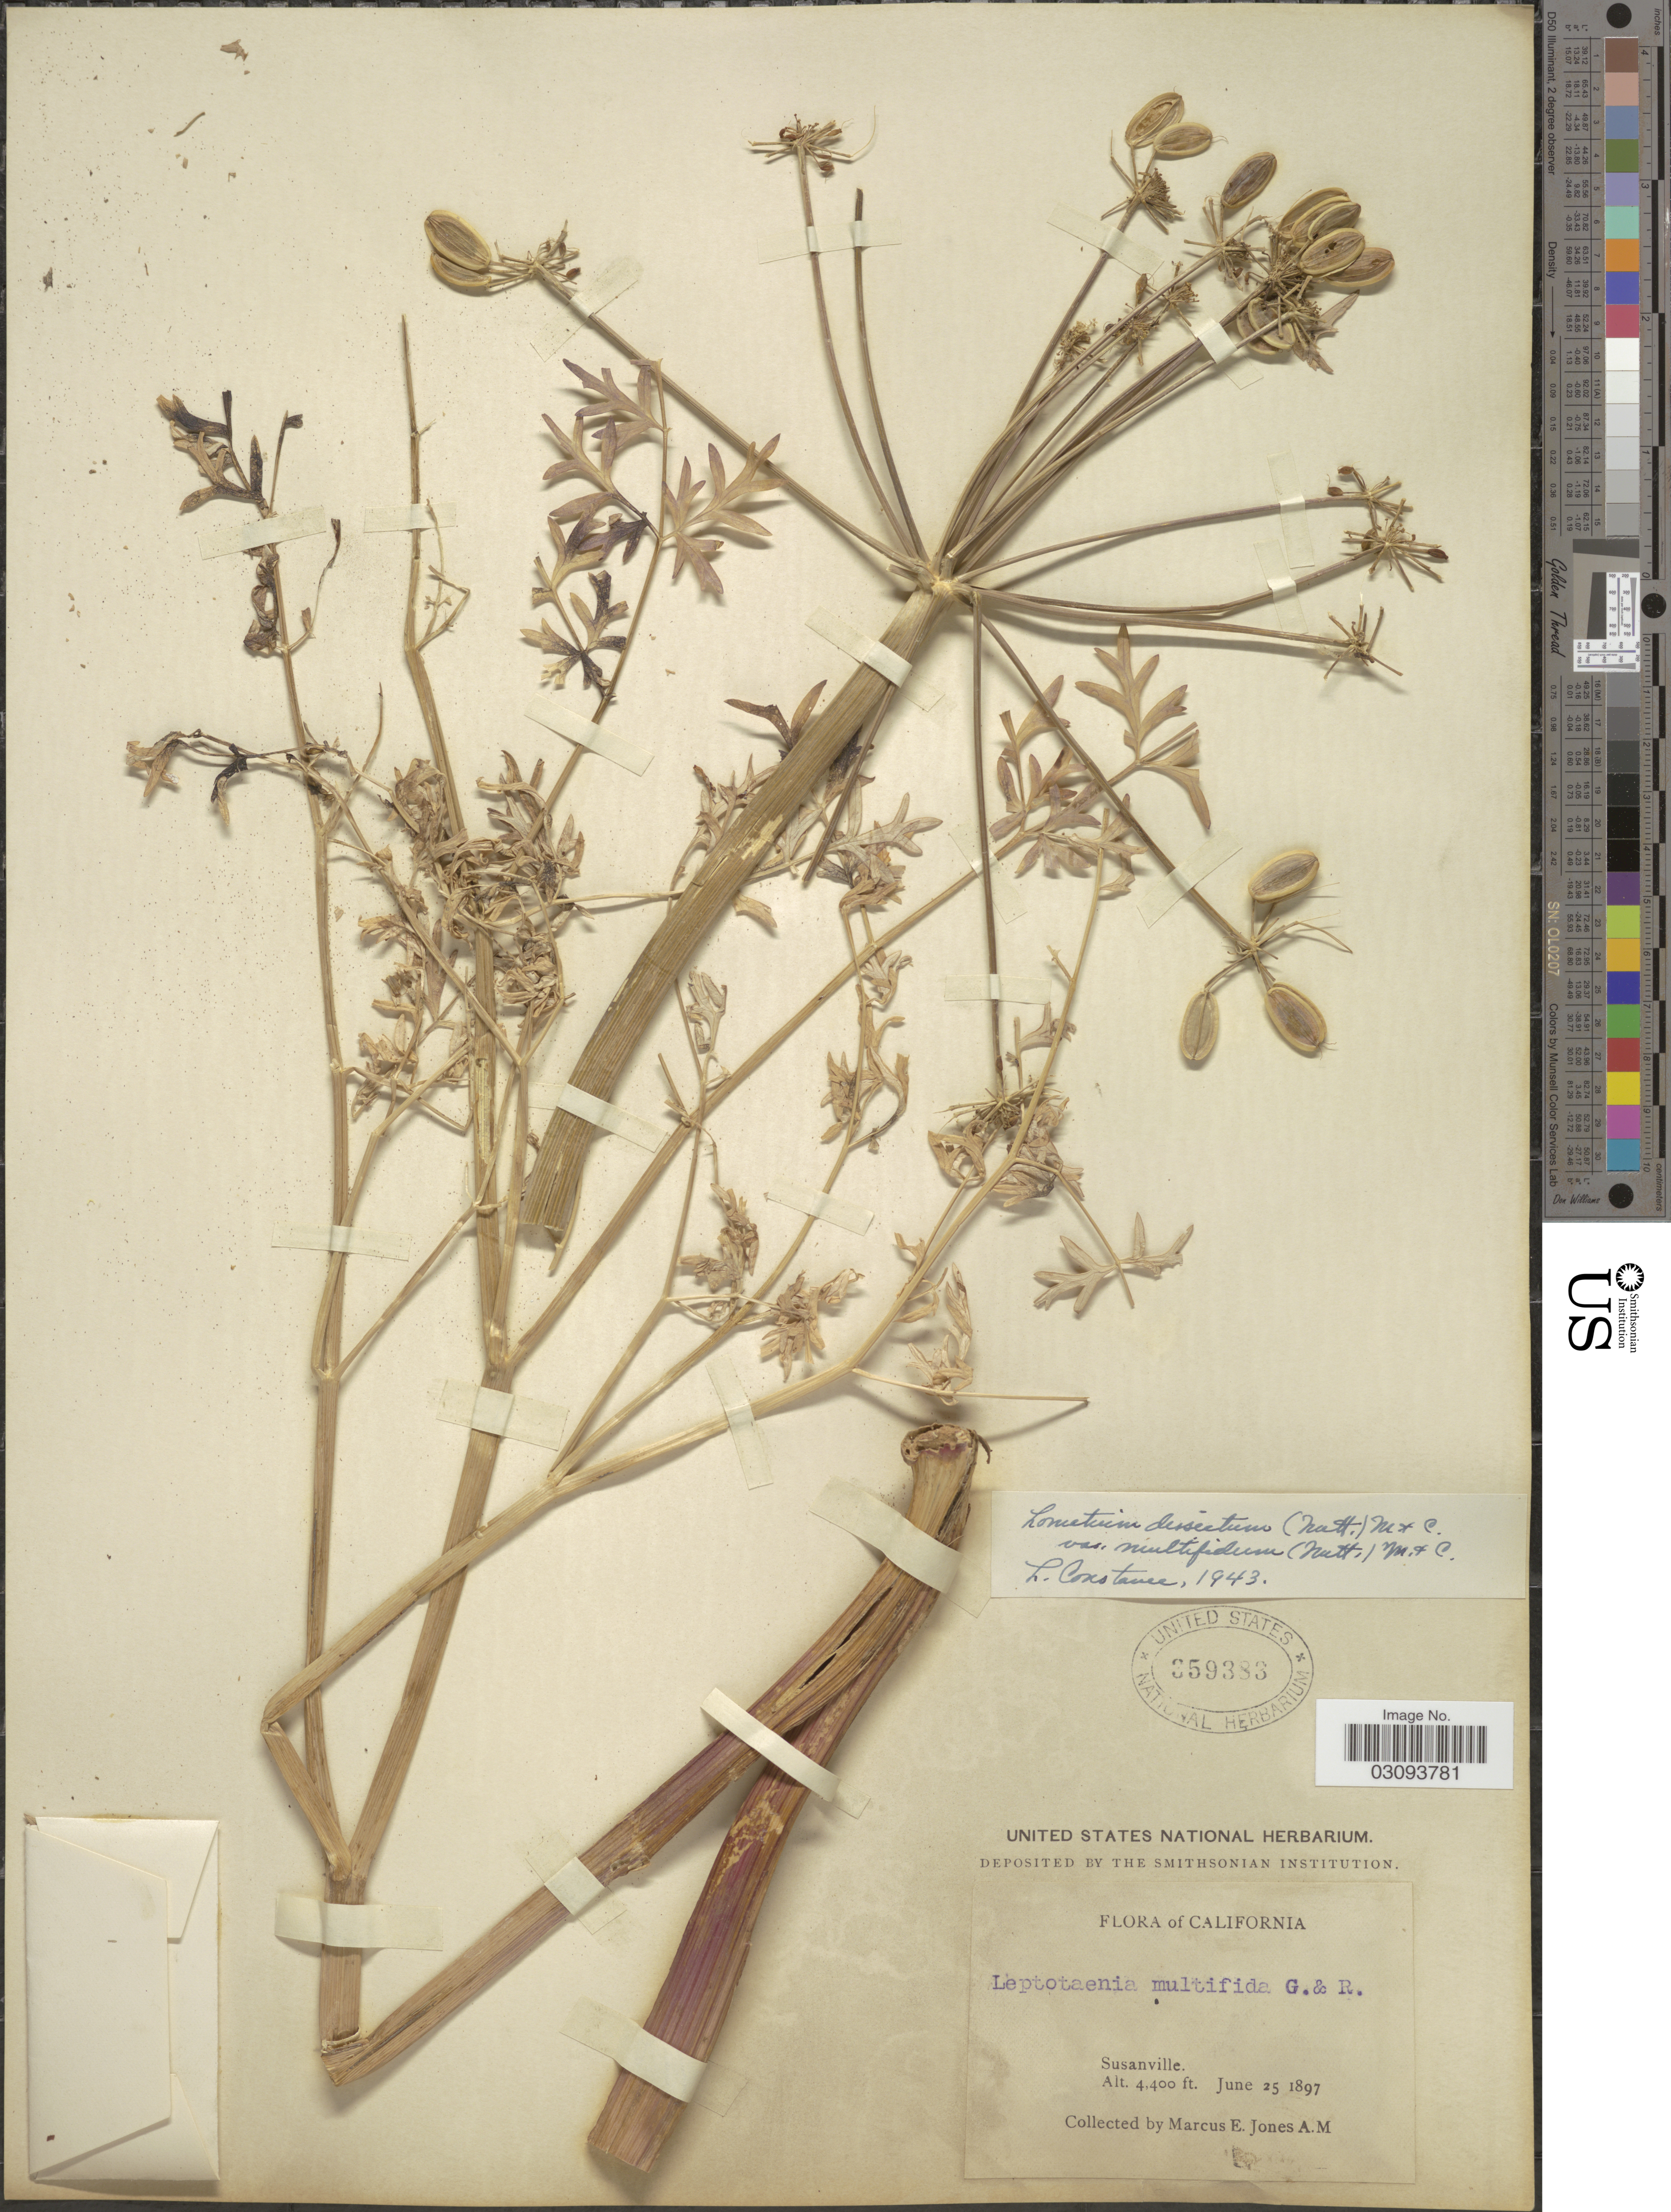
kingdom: Plantae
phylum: Tracheophyta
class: Magnoliopsida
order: Apiales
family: Apiaceae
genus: Lomatium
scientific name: Lomatium dissectum var. multifidum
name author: (Nutt.) Mathias & Constance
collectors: M. E. Jones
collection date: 1897-06-25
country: United States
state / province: California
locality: Susanville.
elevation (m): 1341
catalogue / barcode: US 359383